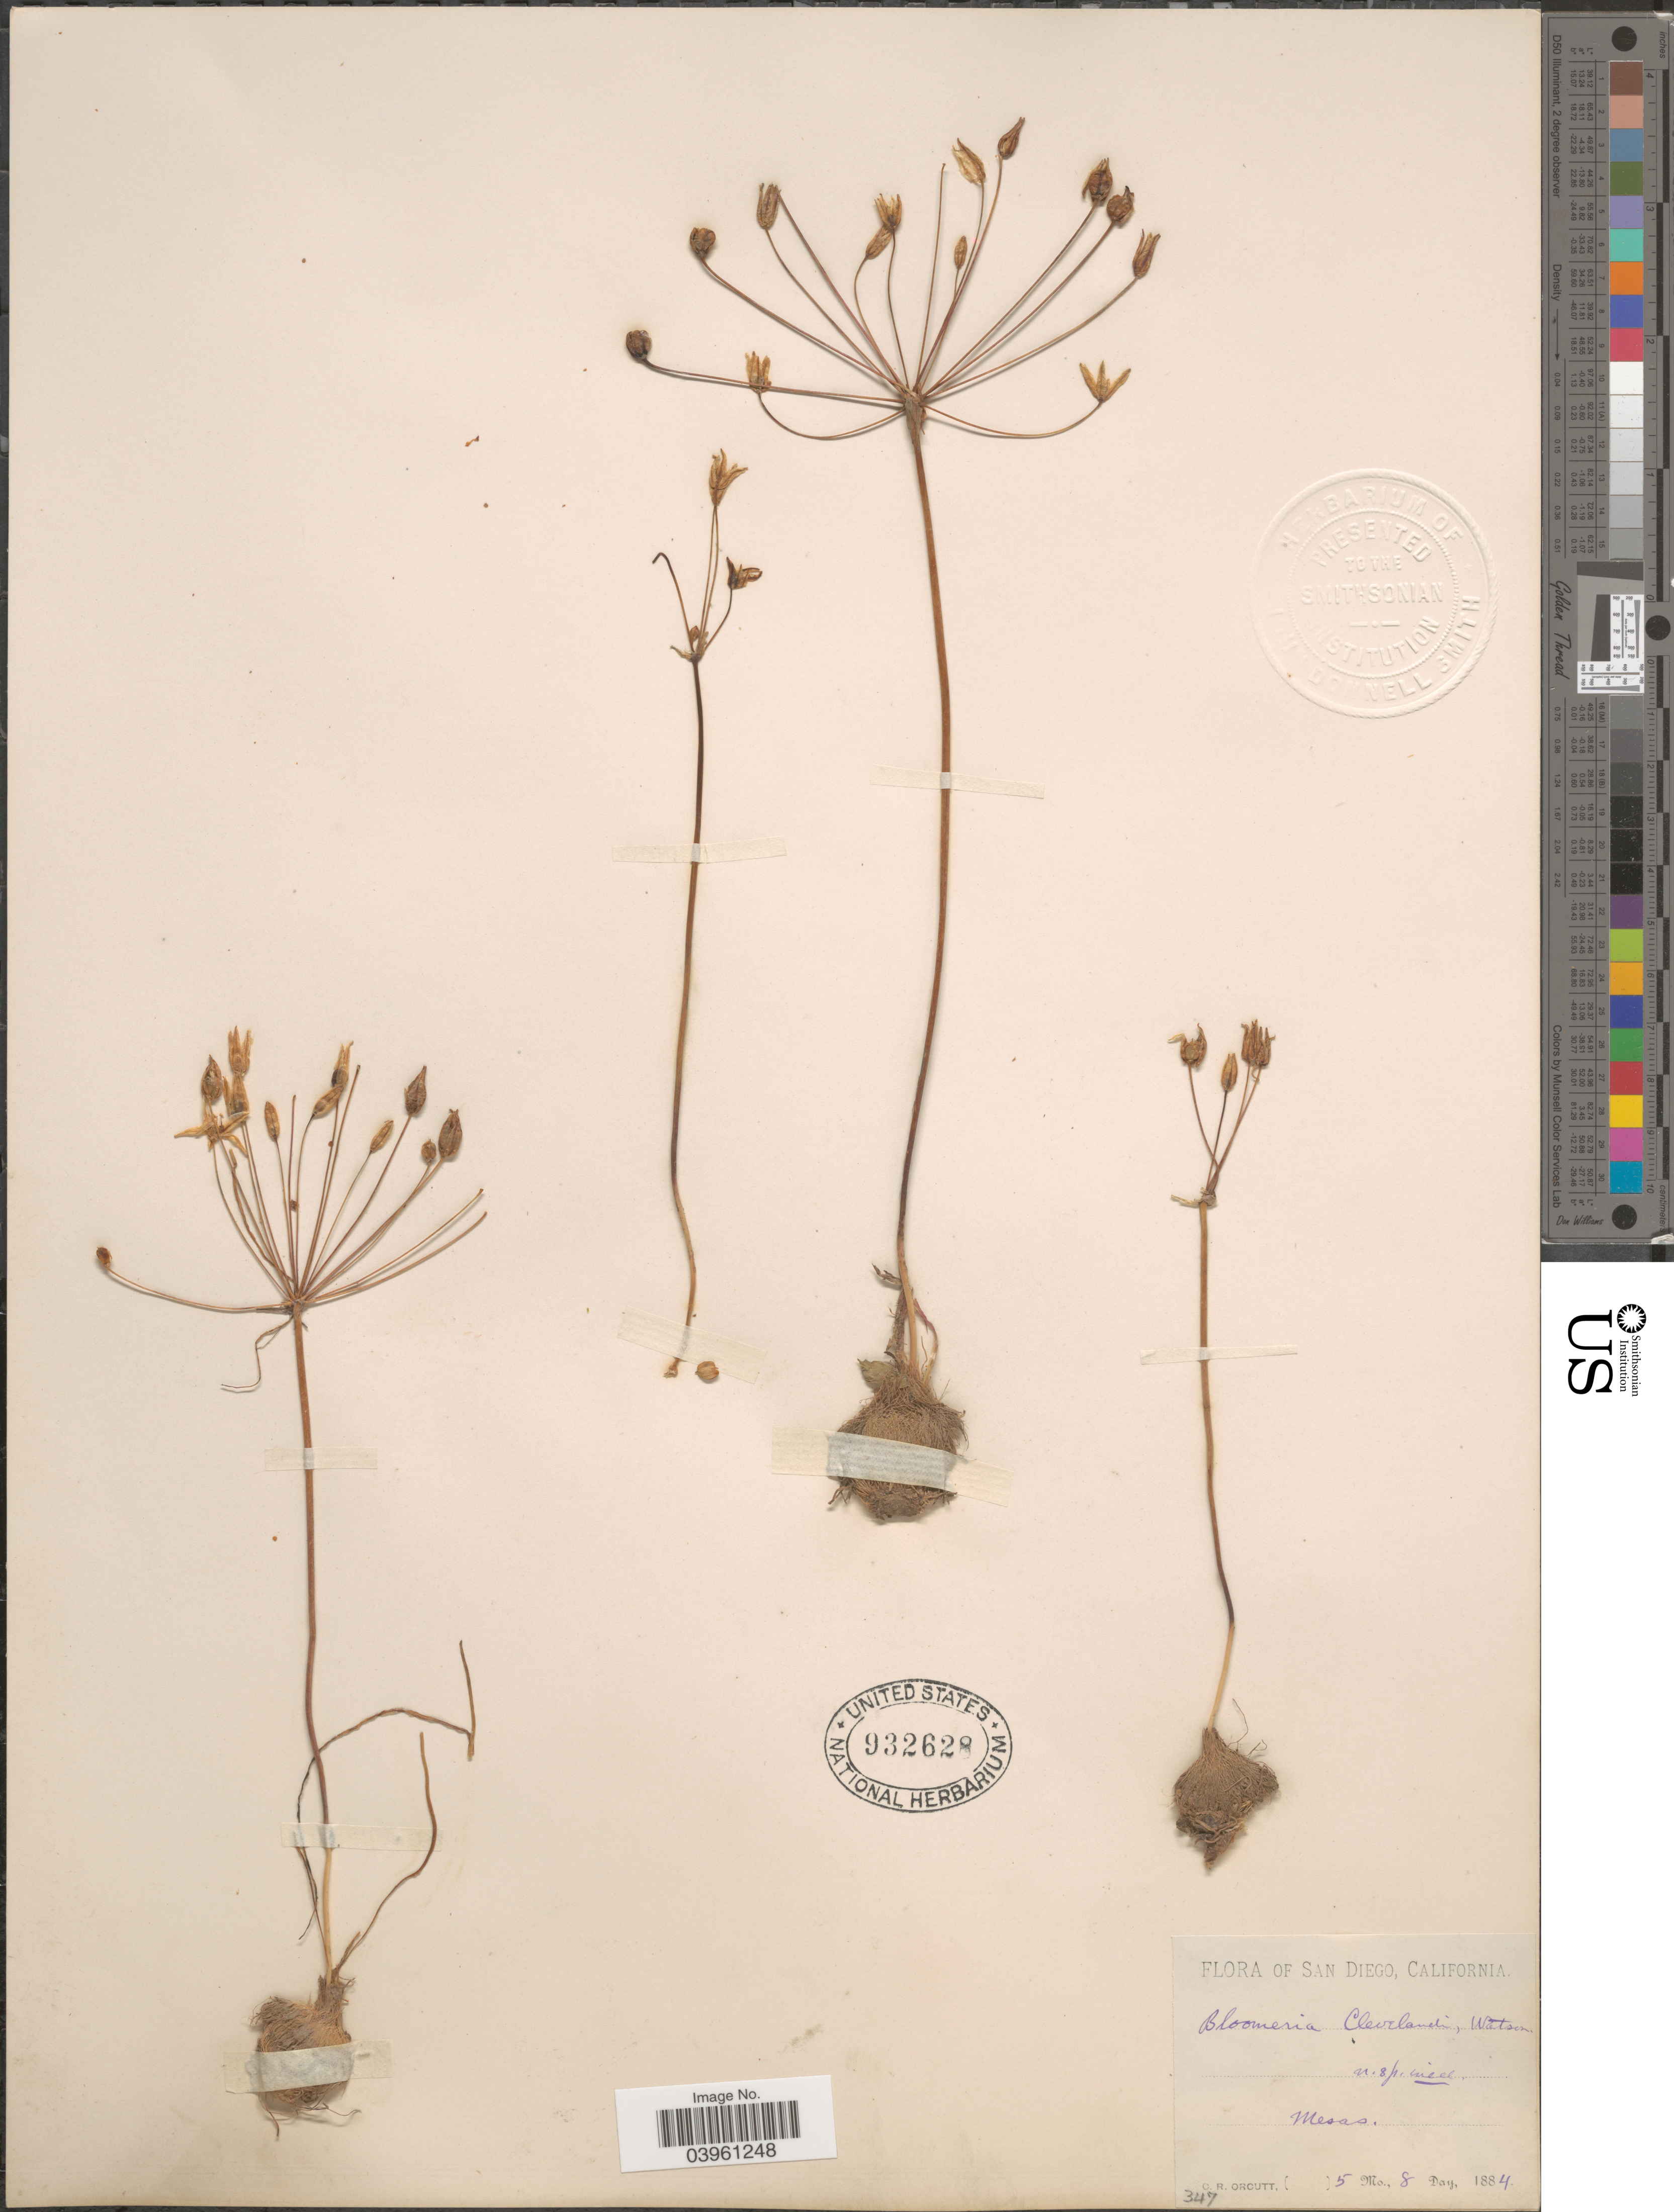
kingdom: Plantae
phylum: Tracheophyta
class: Liliopsida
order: Asparagales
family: Asparagaceae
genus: Bloomeria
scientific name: Bloomeria clevelandii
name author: S. Watson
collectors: C. R. Orcutt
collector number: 347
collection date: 1884-05-08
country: United States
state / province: California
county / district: San Diego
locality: San Diego. Mesas.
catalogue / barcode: US 932628